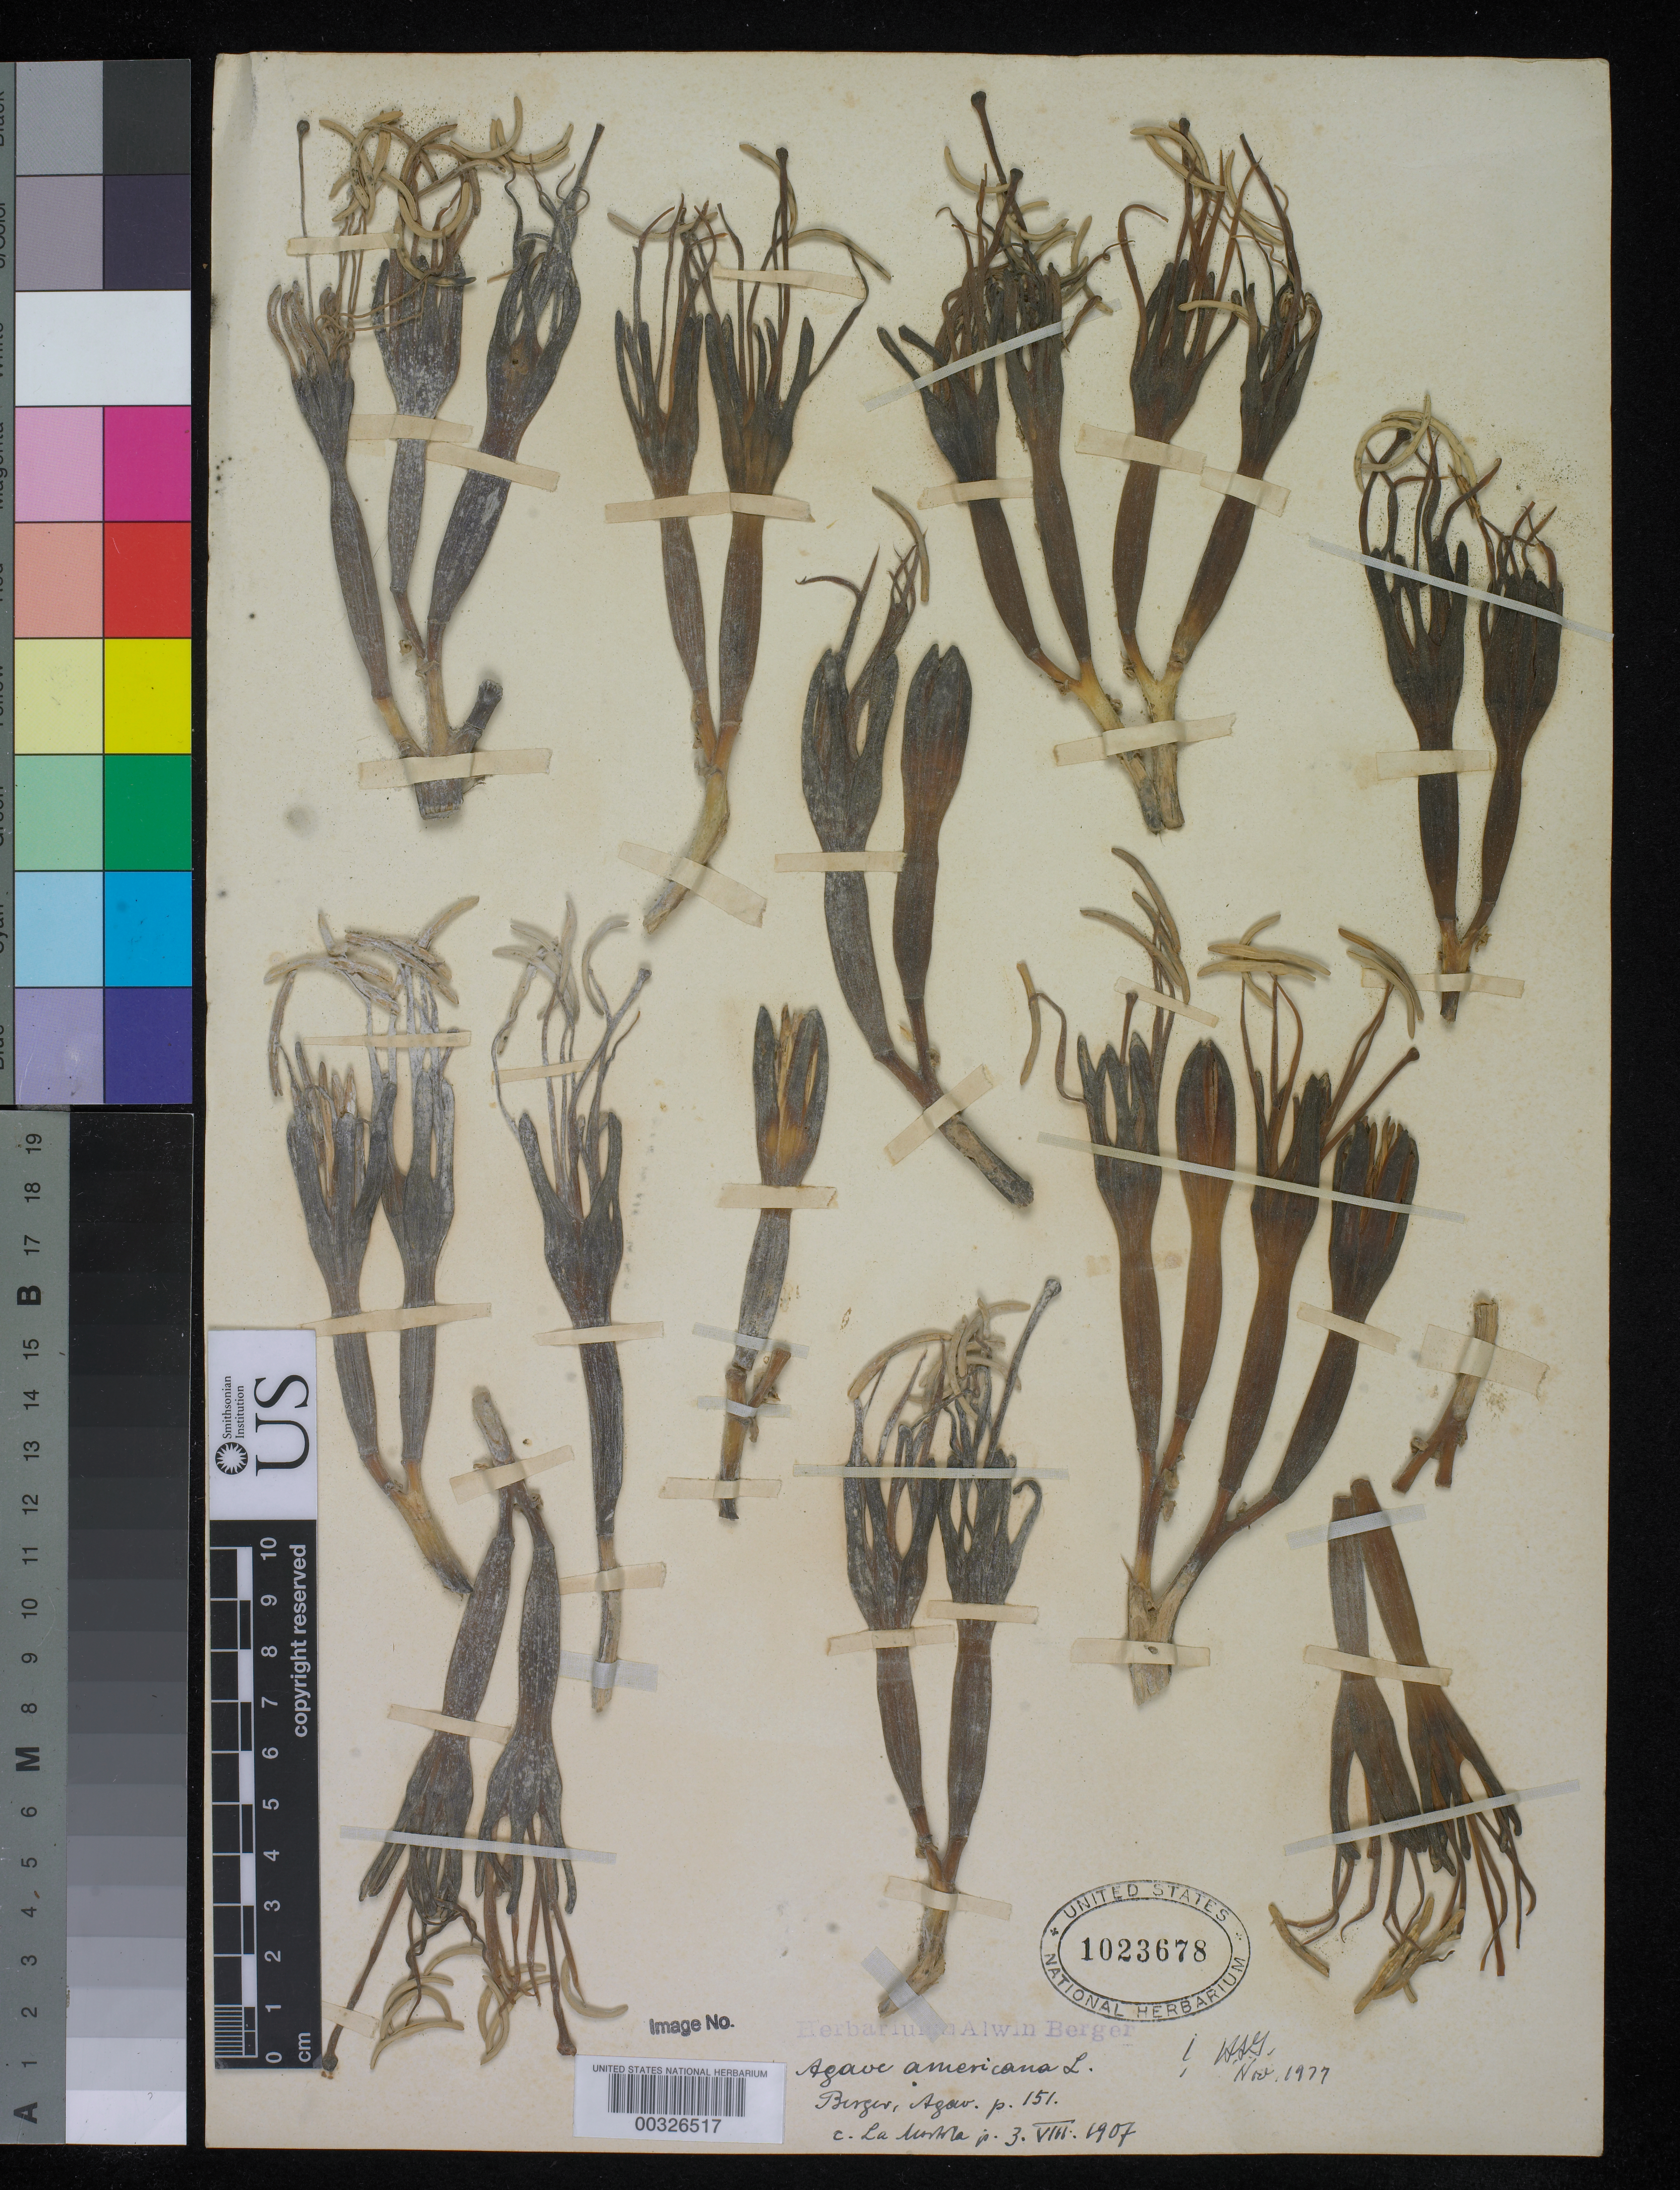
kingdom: Plantae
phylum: Tracheophyta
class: Liliopsida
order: Asparagales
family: Asparagaceae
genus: Agave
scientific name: Agave americana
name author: L.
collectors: ex herb. A. Berger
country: Mexico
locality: E of Monserrat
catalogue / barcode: US 1023678